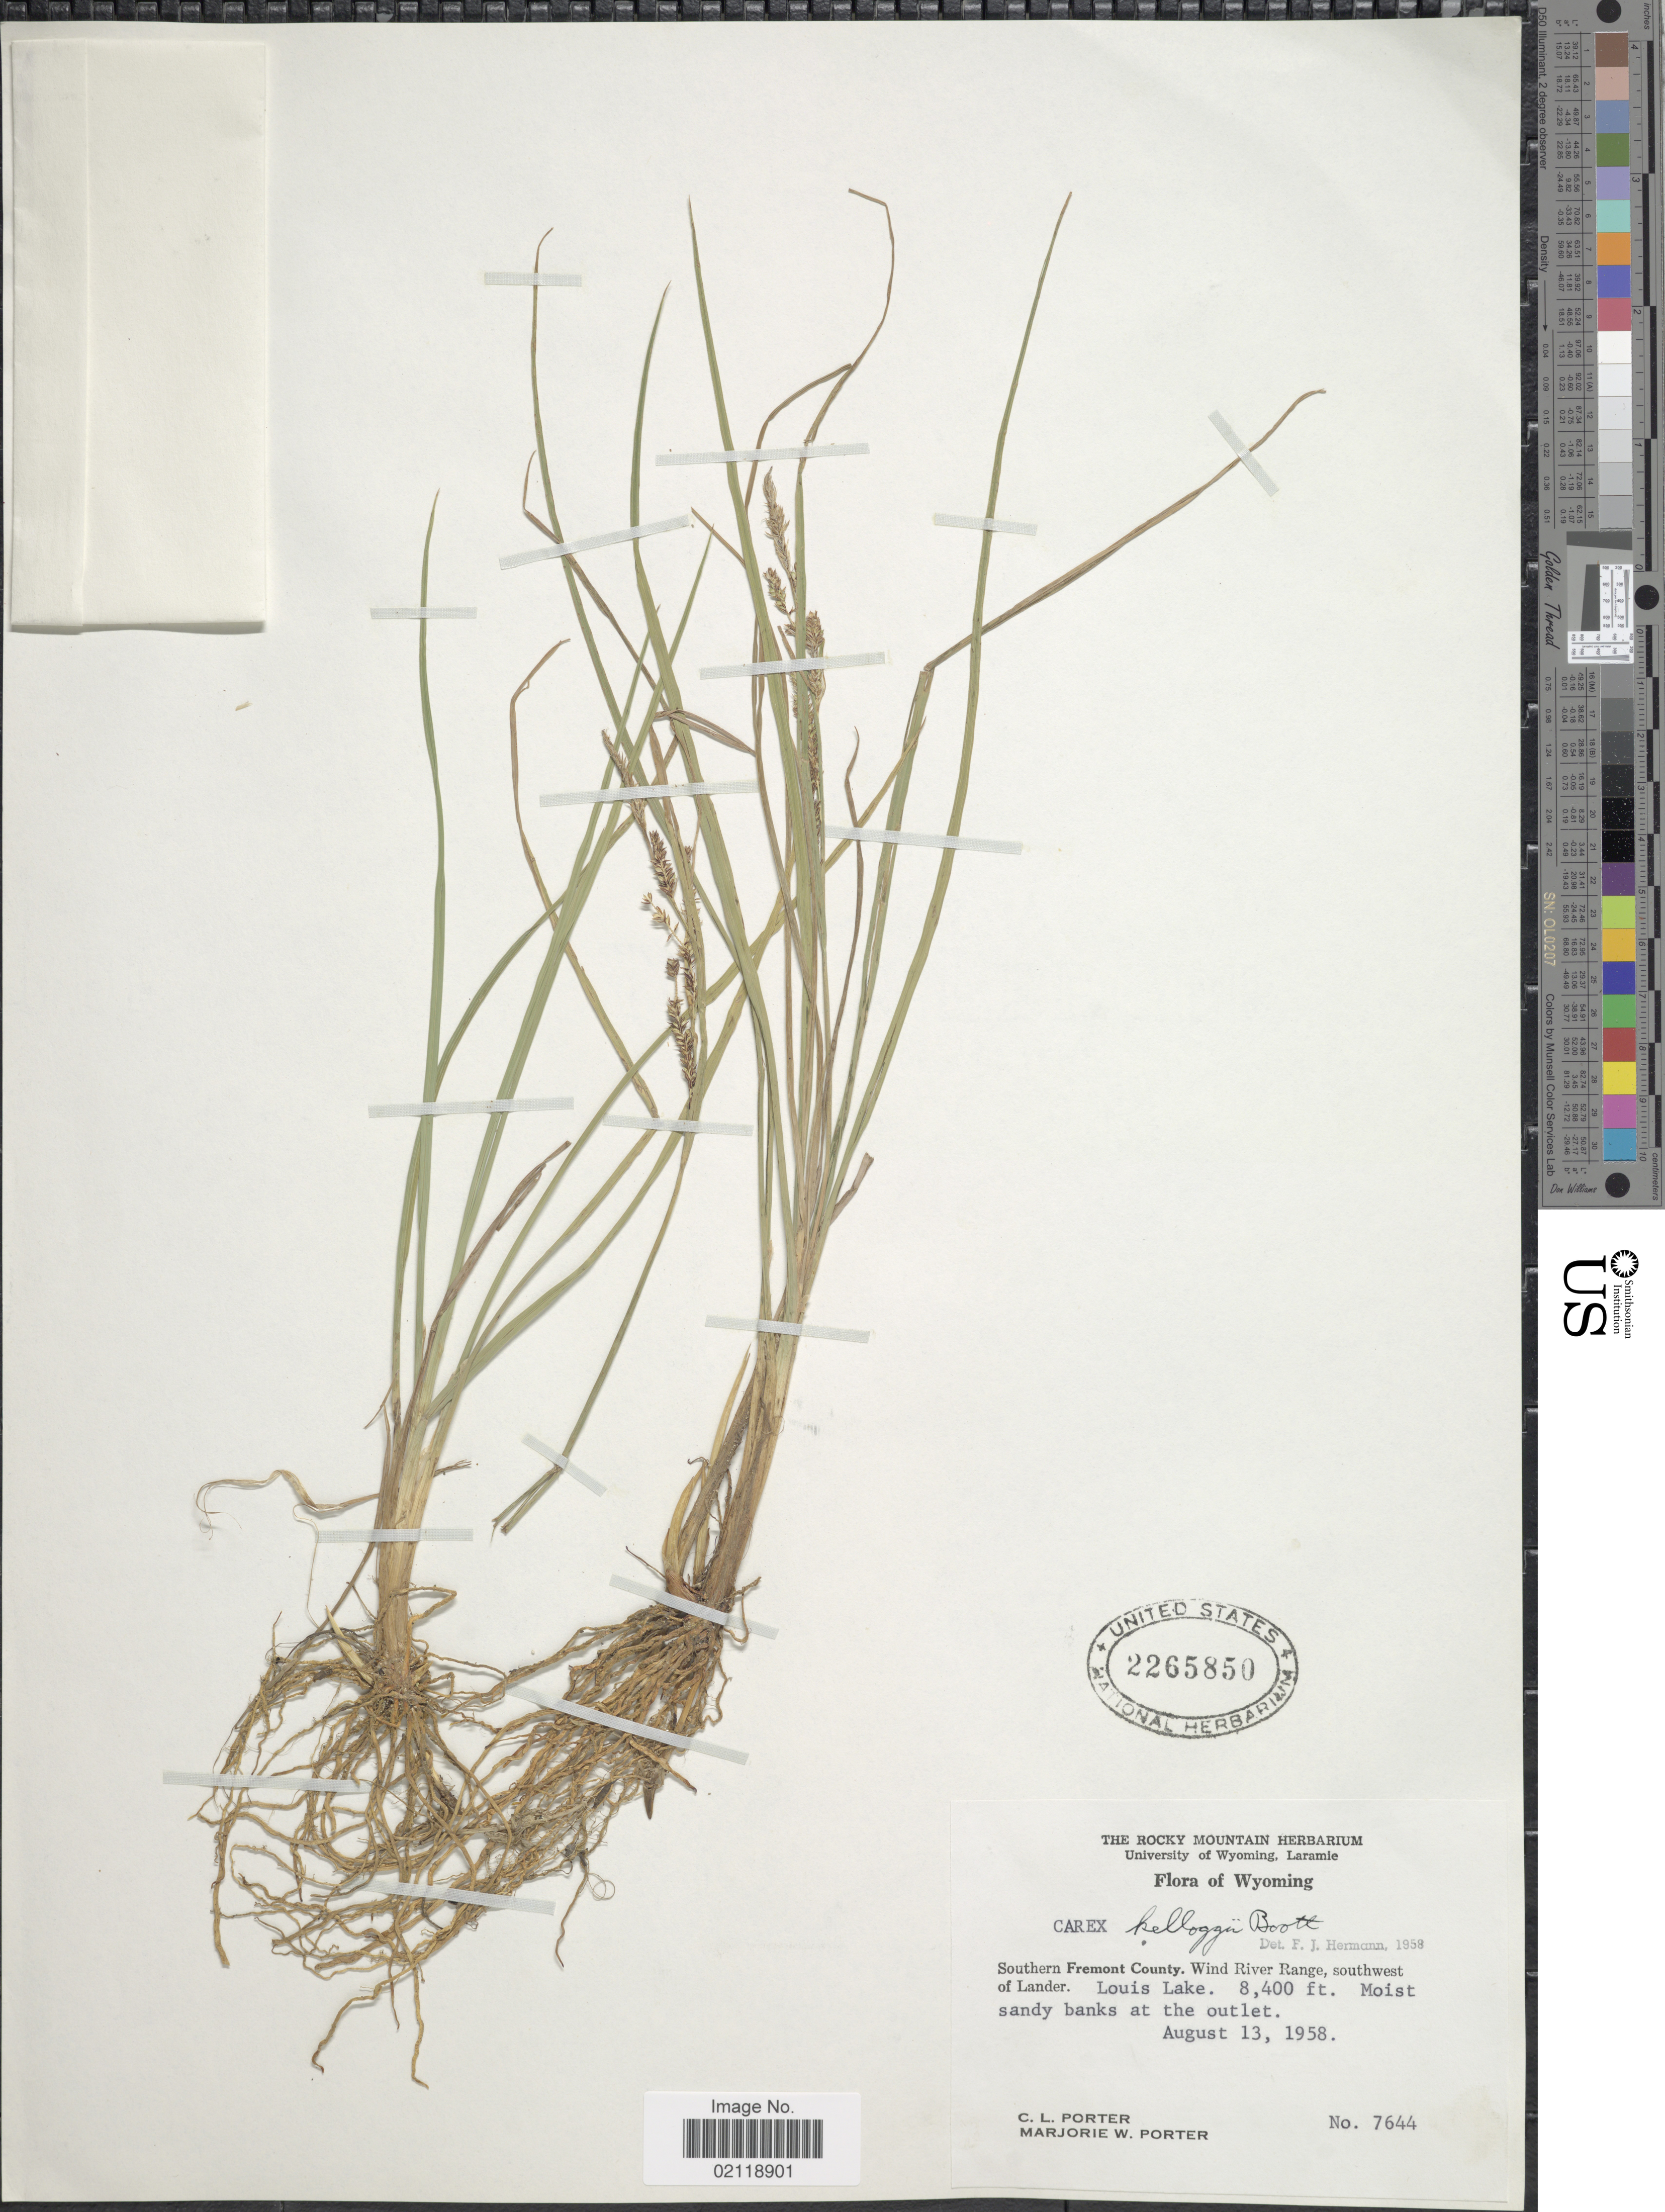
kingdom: Plantae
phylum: Tracheophyta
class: Liliopsida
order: Poales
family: Cyperaceae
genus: Carex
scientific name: Carex kelloggii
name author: W. Boott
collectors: C. L. Porter & M. Porter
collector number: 7644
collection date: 1958-08-13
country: United States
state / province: Wyoming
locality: Southern Fremont County, Wind River Range, southwest of Lander, Louis Lake, moist sandy banks at the outlet.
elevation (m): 2560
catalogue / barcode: US 2265850